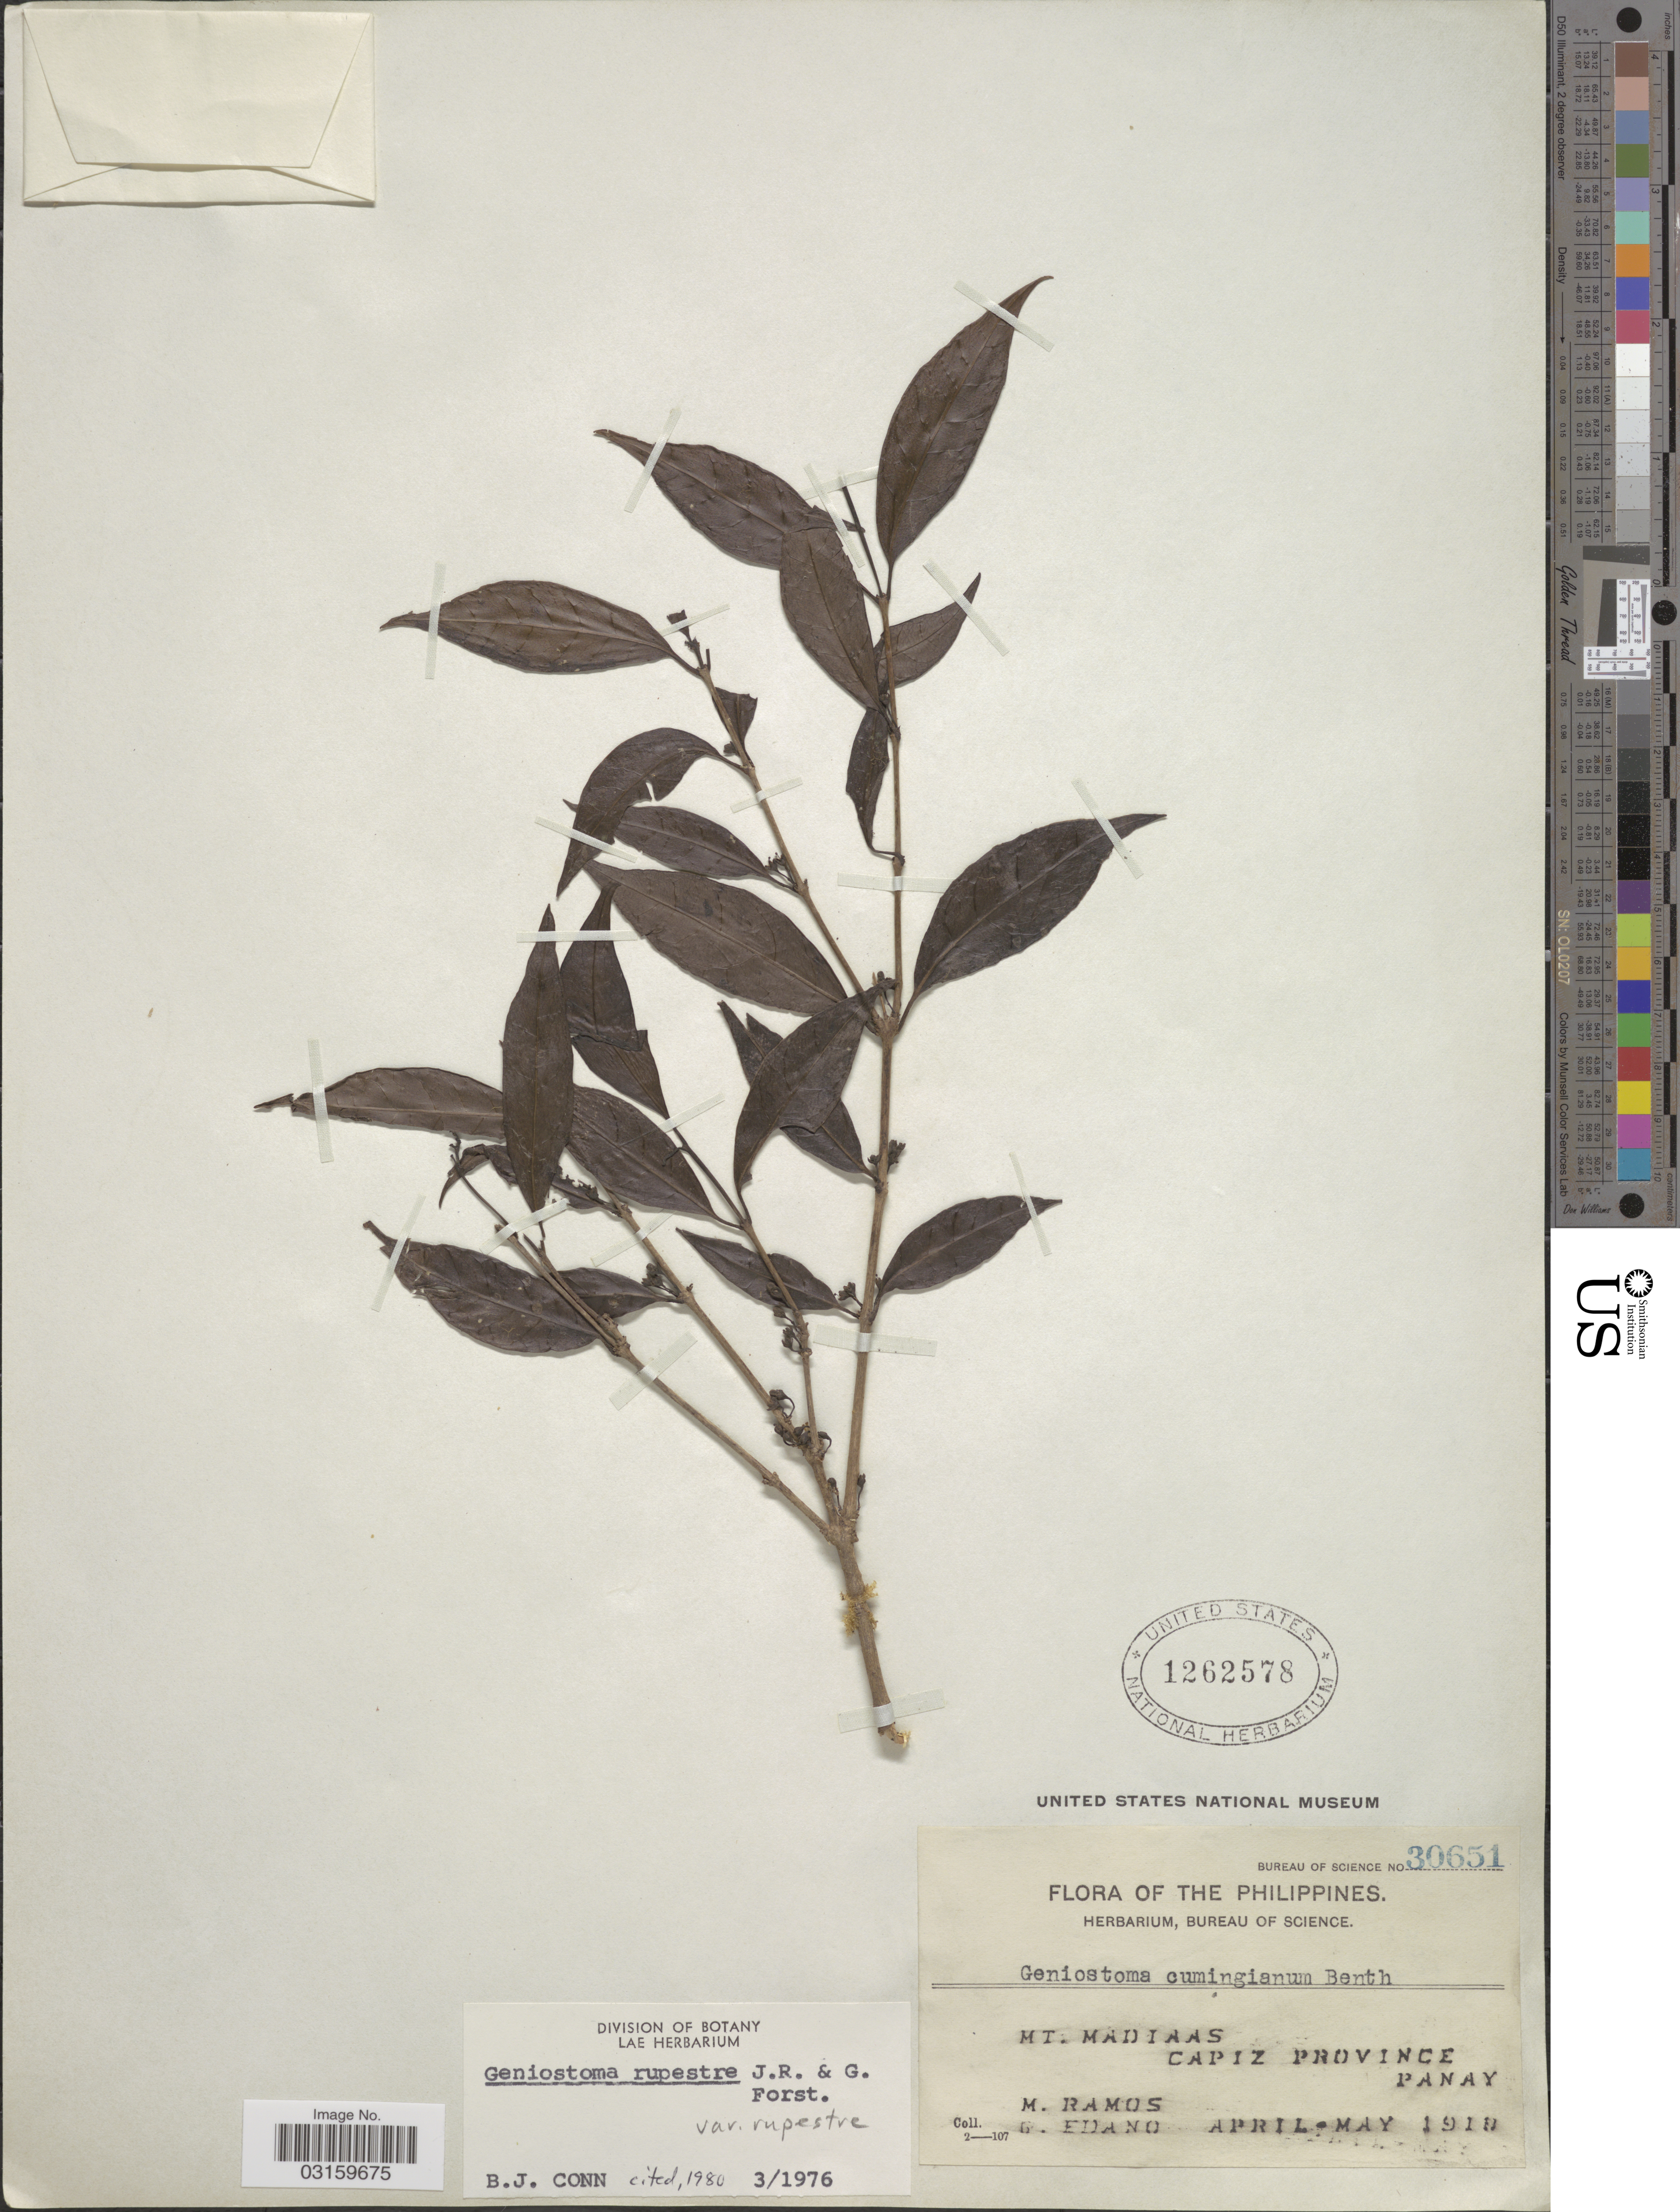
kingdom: Plantae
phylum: Tracheophyta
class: Magnoliopsida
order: Gentianales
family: Loganiaceae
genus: Geniostoma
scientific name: Geniostoma rupestre var. rupestre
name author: J.R. Forst. & G. Forst.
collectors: M. Ramos & G. Edaño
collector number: Bureau of Science 30651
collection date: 1918-04/1918-05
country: Philippines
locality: Mt. Madiaaas, Capiz Province, Panay.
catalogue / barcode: US 1262578